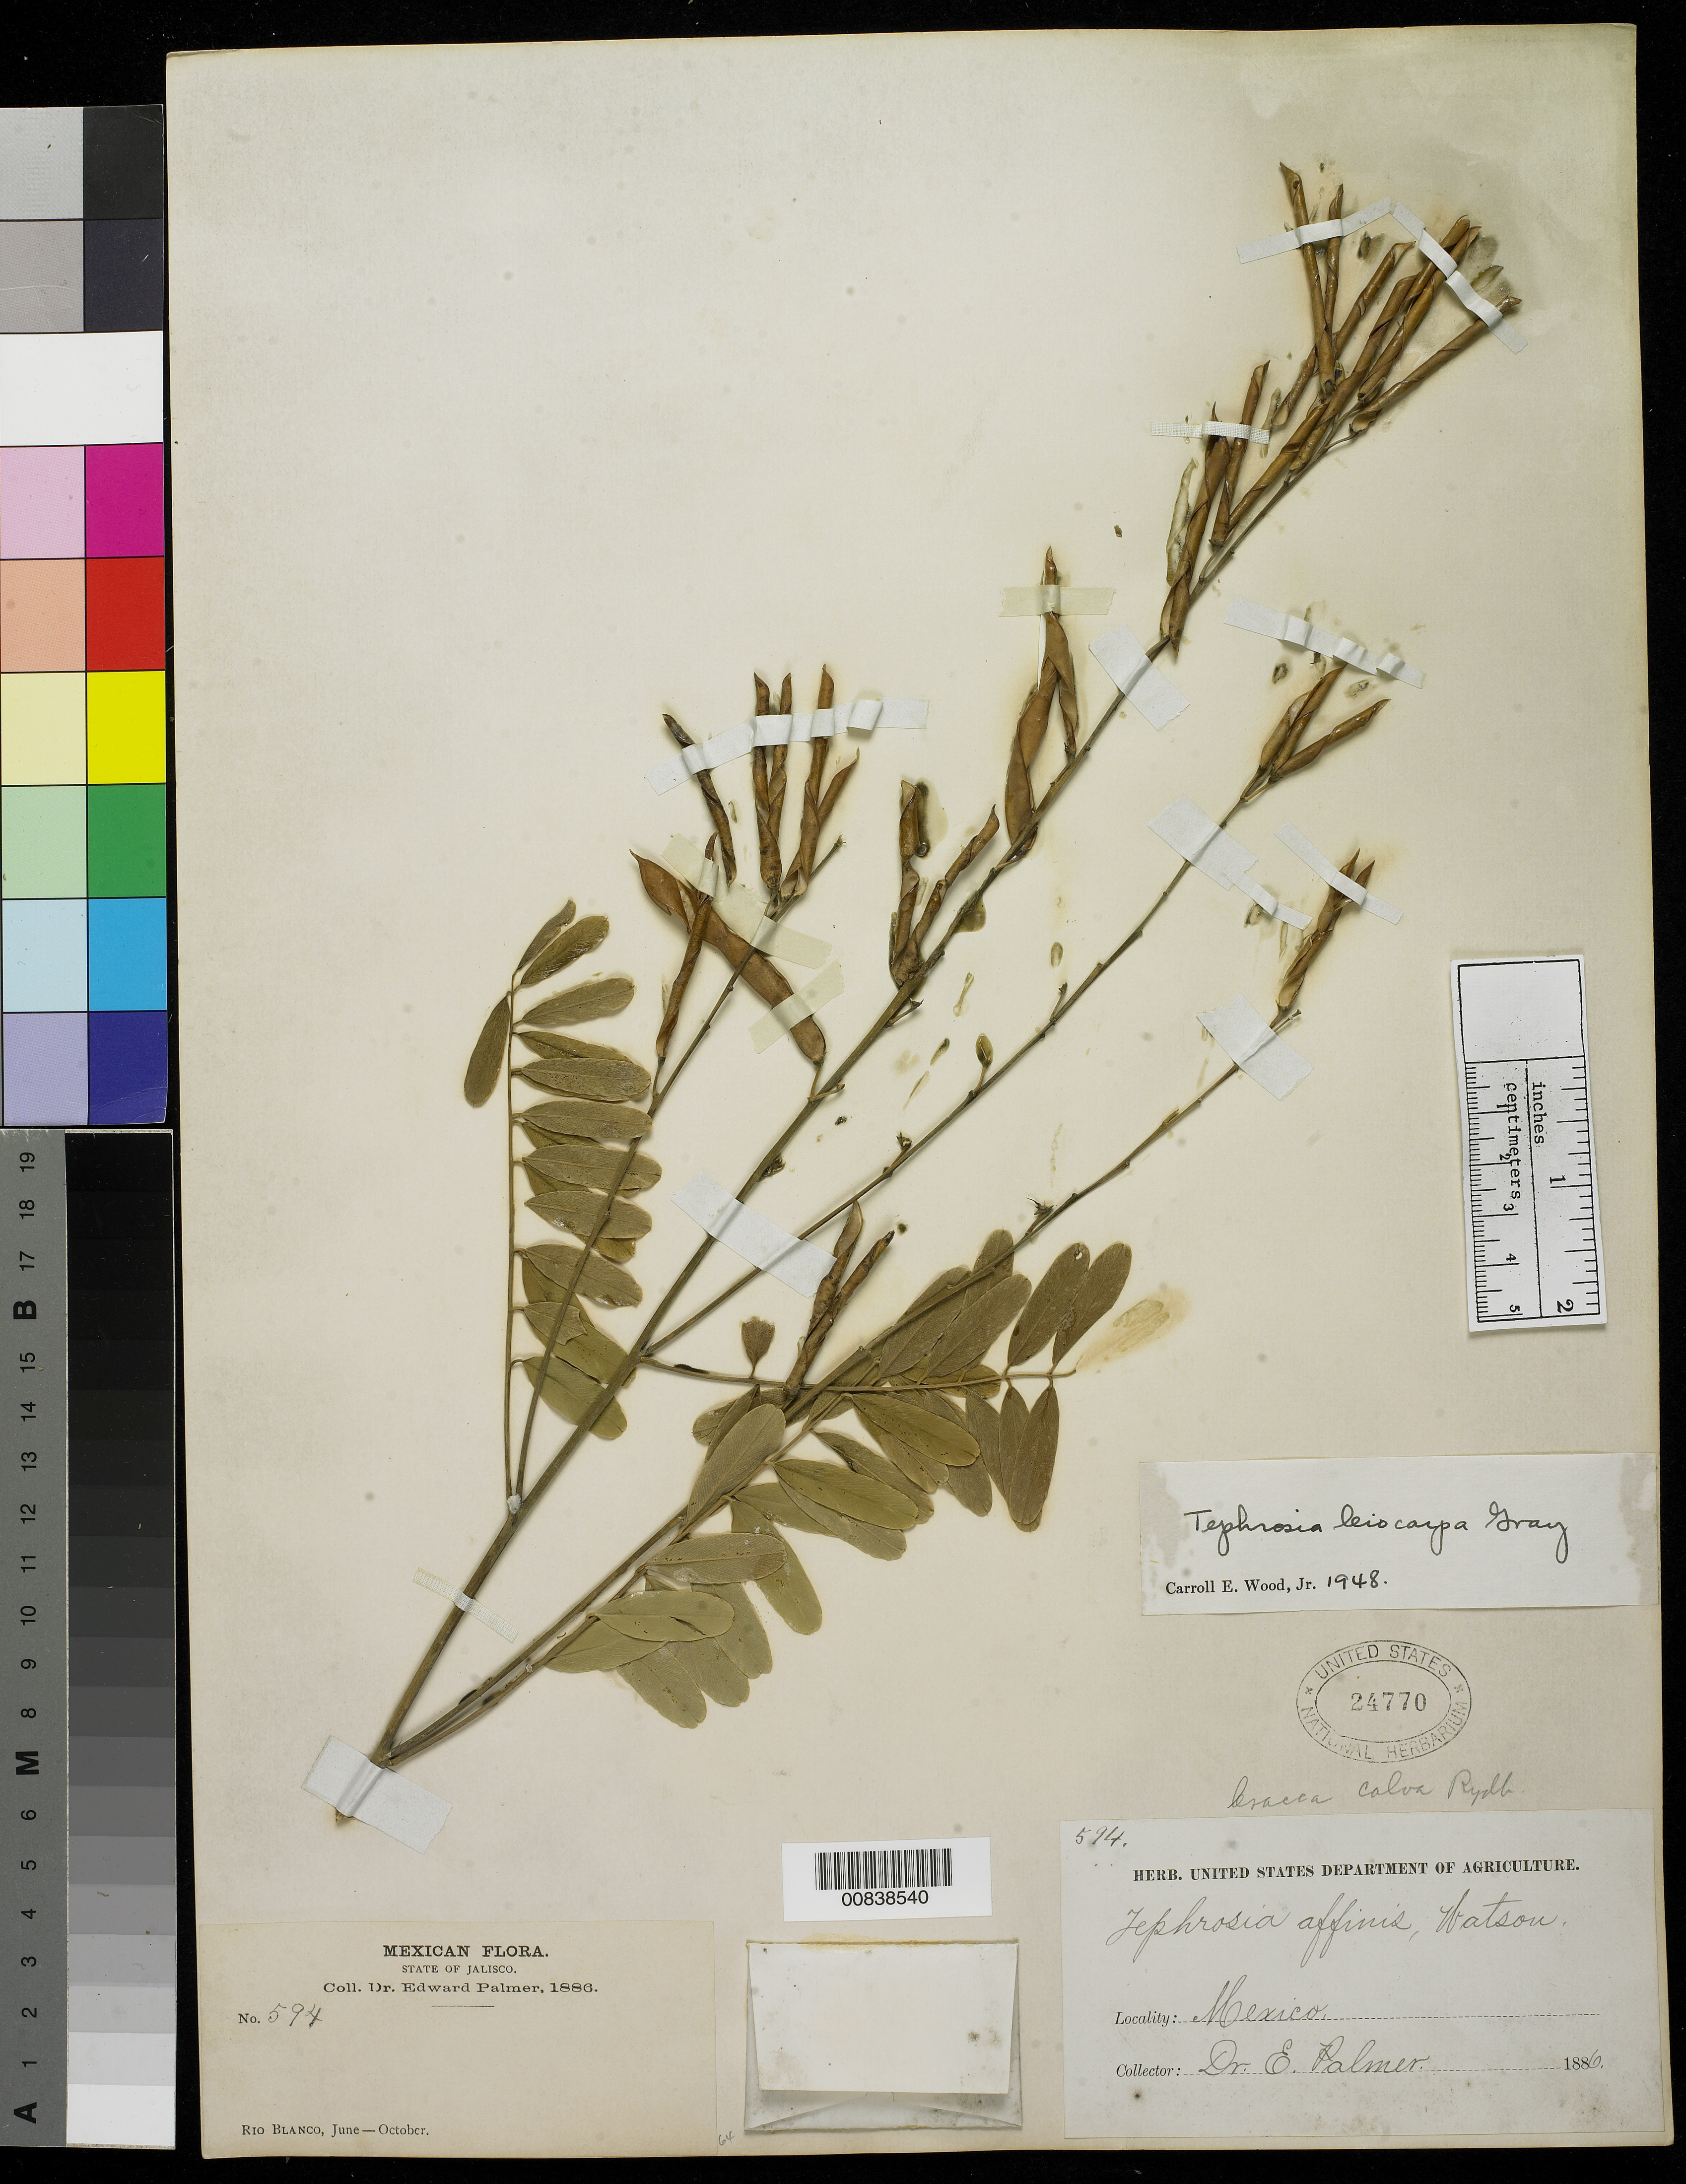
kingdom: Plantae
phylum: Tracheophyta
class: Magnoliopsida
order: Fabales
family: Fabaceae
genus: Tephrosia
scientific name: Tephrosia leiocarpa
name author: A. Gray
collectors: E. Palmer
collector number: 594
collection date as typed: Jun 1886 to -- Oct 1886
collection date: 1886-06/1886-10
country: Mexico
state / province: Jalisco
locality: Rio Blanco, Jalisco.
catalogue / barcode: US 24770